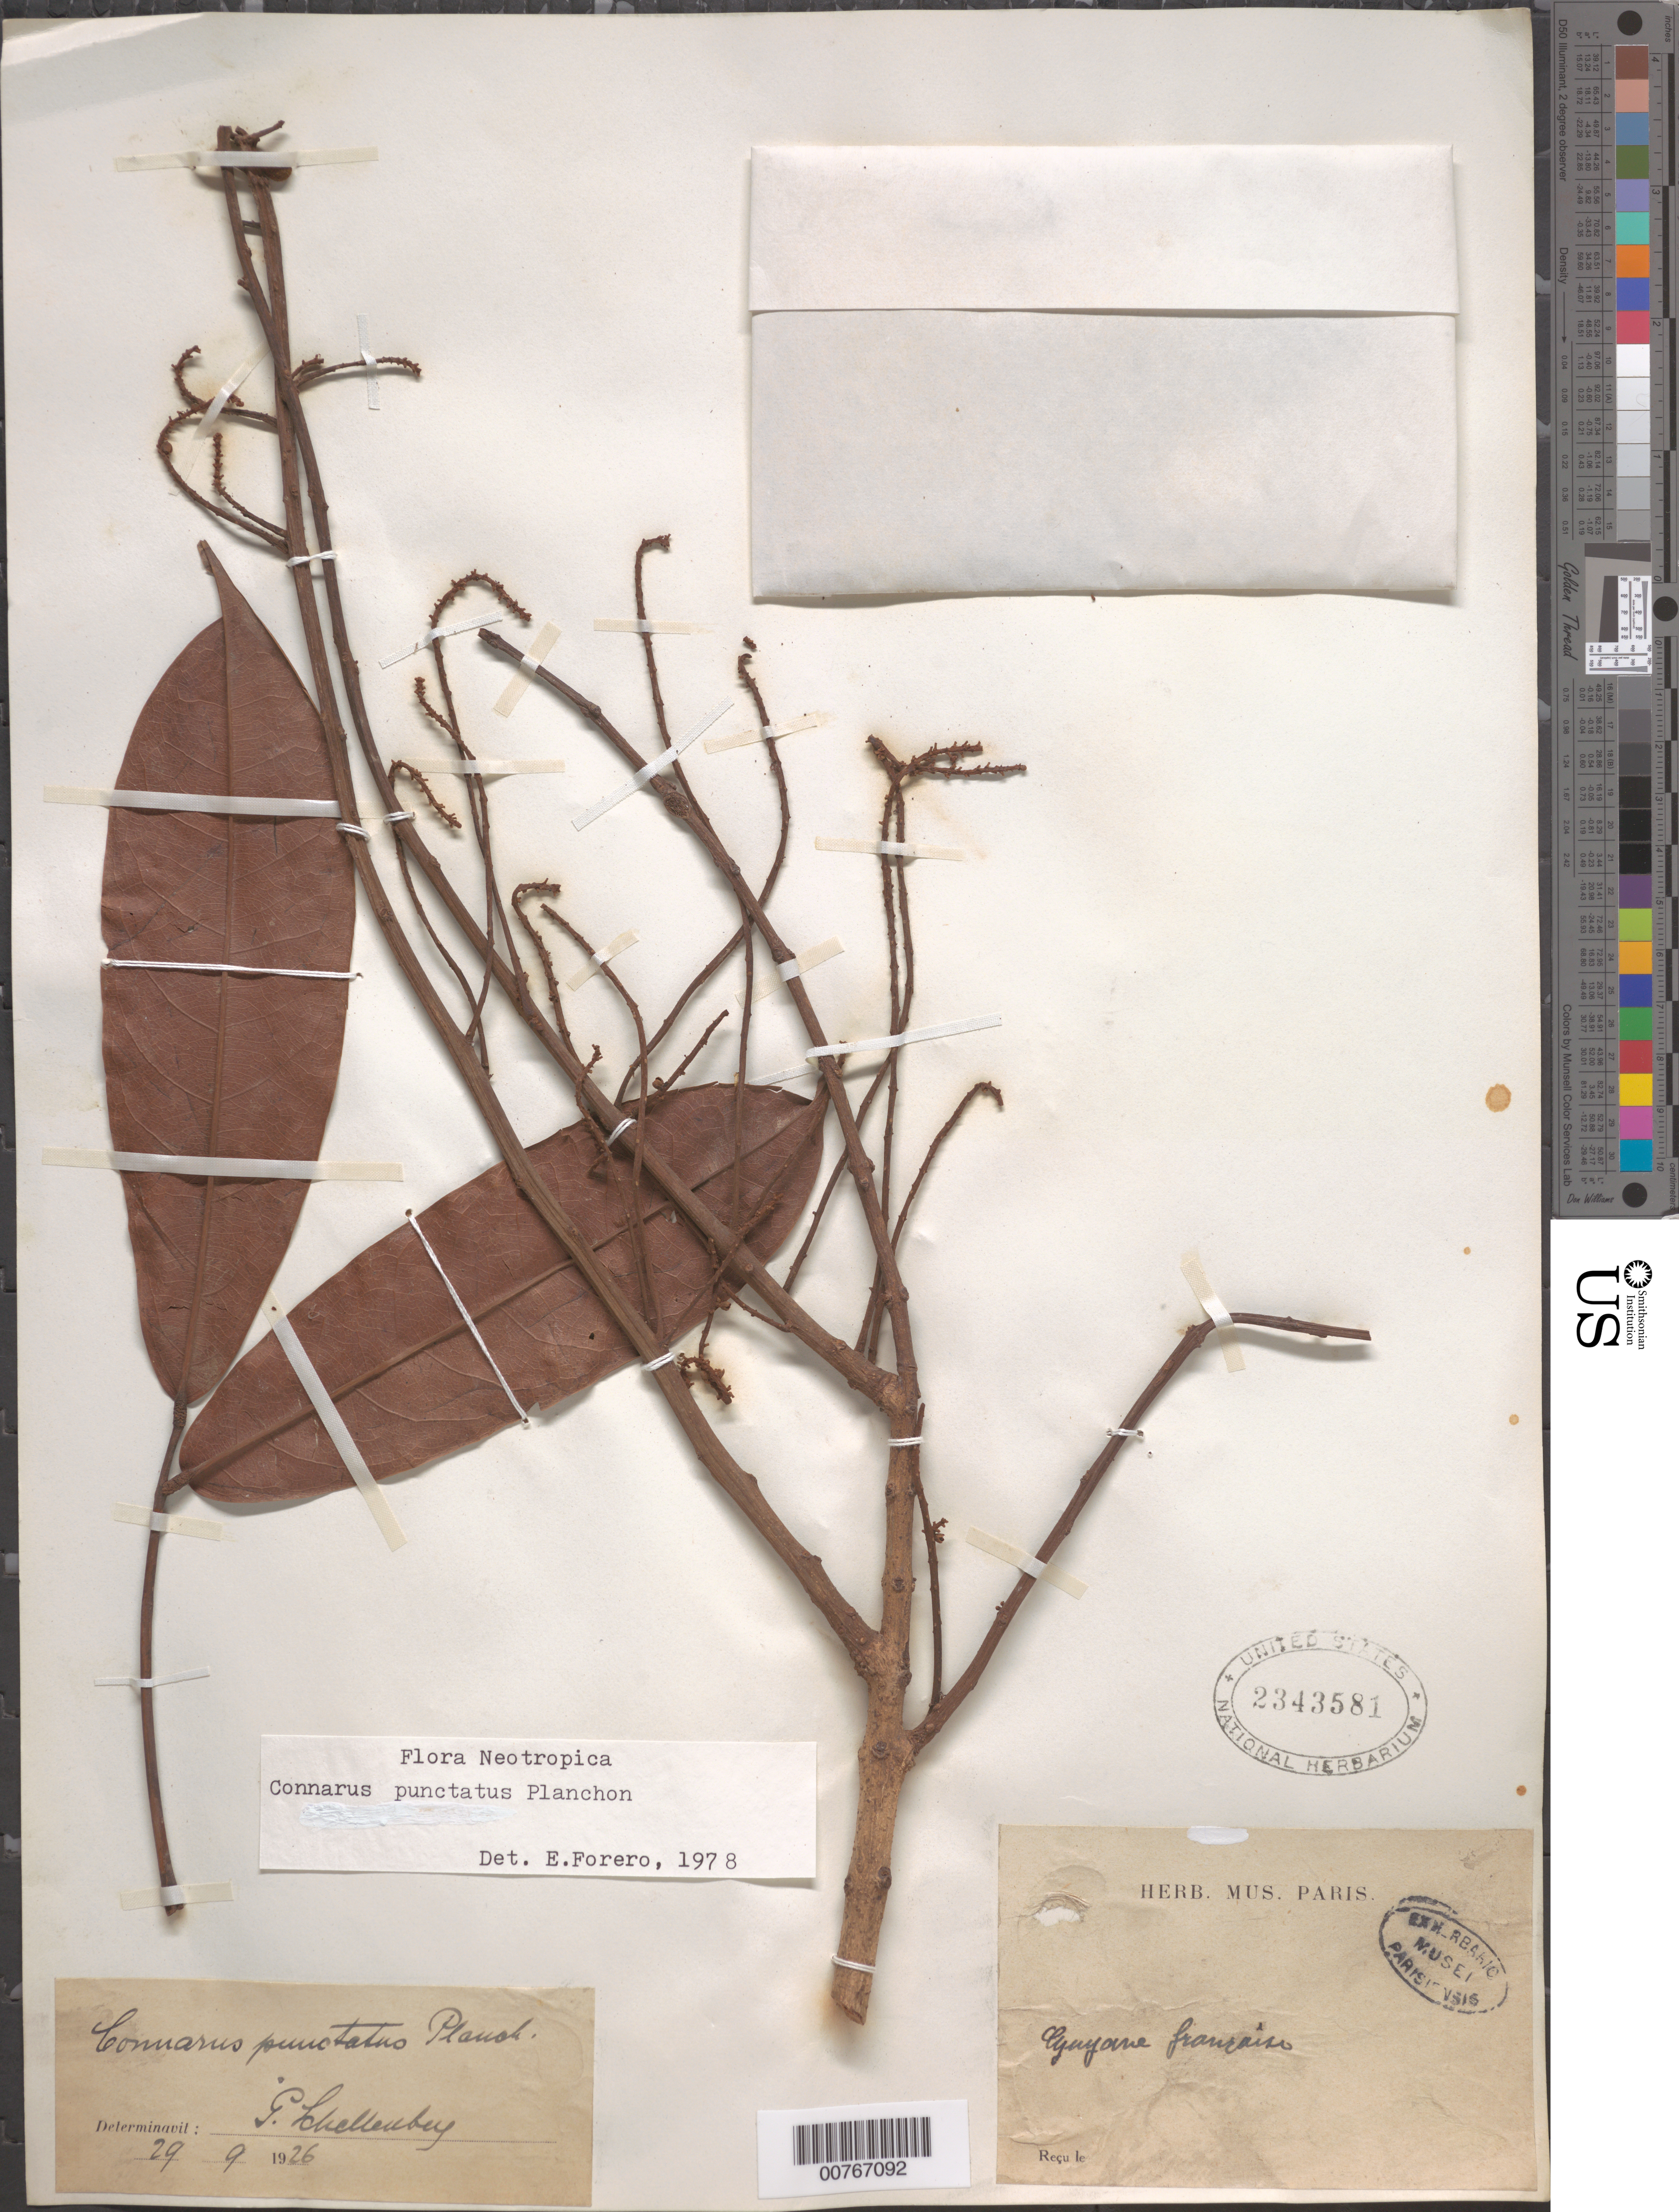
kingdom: Plantae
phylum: Tracheophyta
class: Magnoliopsida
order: Oxalidales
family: Connaraceae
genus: Connarus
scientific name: Connarus punctatus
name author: Planch.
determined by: Forero, E.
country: French Guiana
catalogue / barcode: US 2343581